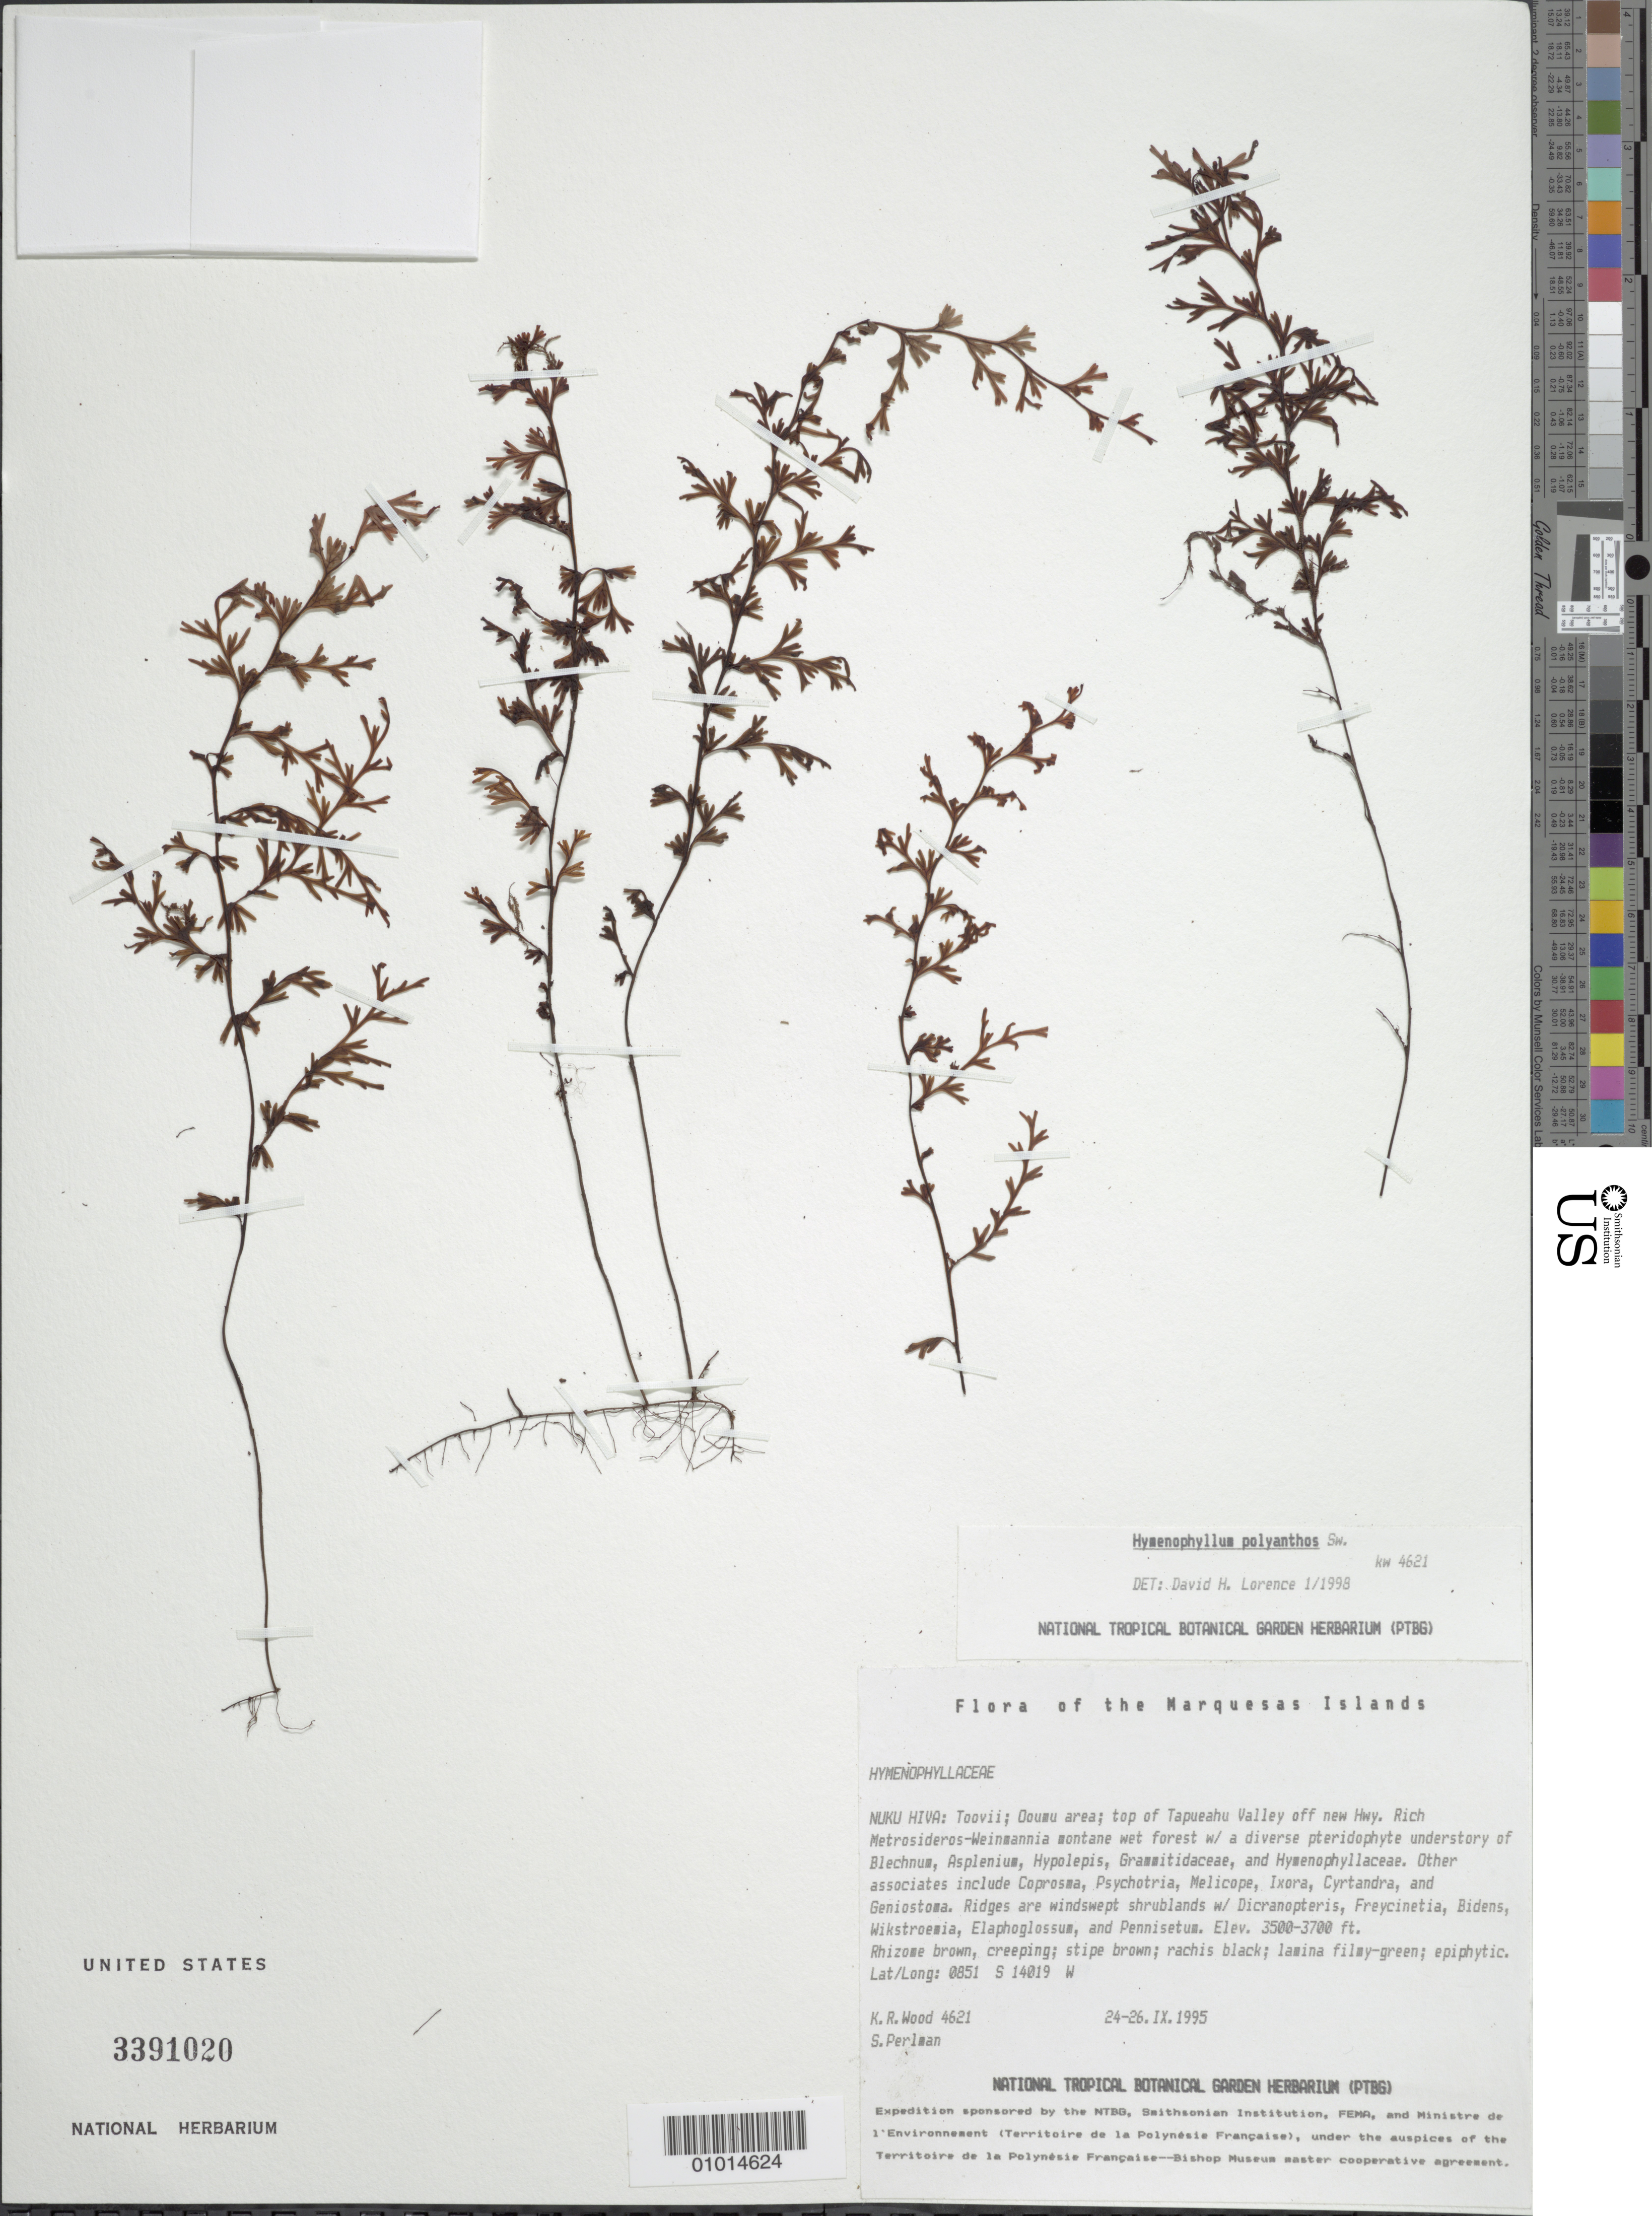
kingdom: Plantae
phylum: Tracheophyta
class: Polypodiopsida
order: Hymenophyllales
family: Hymenophyllaceae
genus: Hymenophyllum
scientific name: Hymenophyllum polyanthos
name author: (Sw.) Sw.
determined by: Lorence, David H., (PTBG), National Tropical Botanical Garden (UNITED STATES)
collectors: K. R. Wood & S. P. Perlman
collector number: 4621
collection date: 1995-09-24/1995-09-26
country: French Polynesia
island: Nuku Hiva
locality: Toovii, Ooumu area, top of Tapueahu Valley off new hwy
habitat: rich Metrosideros-Weinmannia montane wet forests w/ diverse pteridophyte understory (Blechnum, Asplenium, Hypolepis, Grammitidaceae, Hymenophyllaceae)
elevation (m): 1067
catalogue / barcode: US 3391020